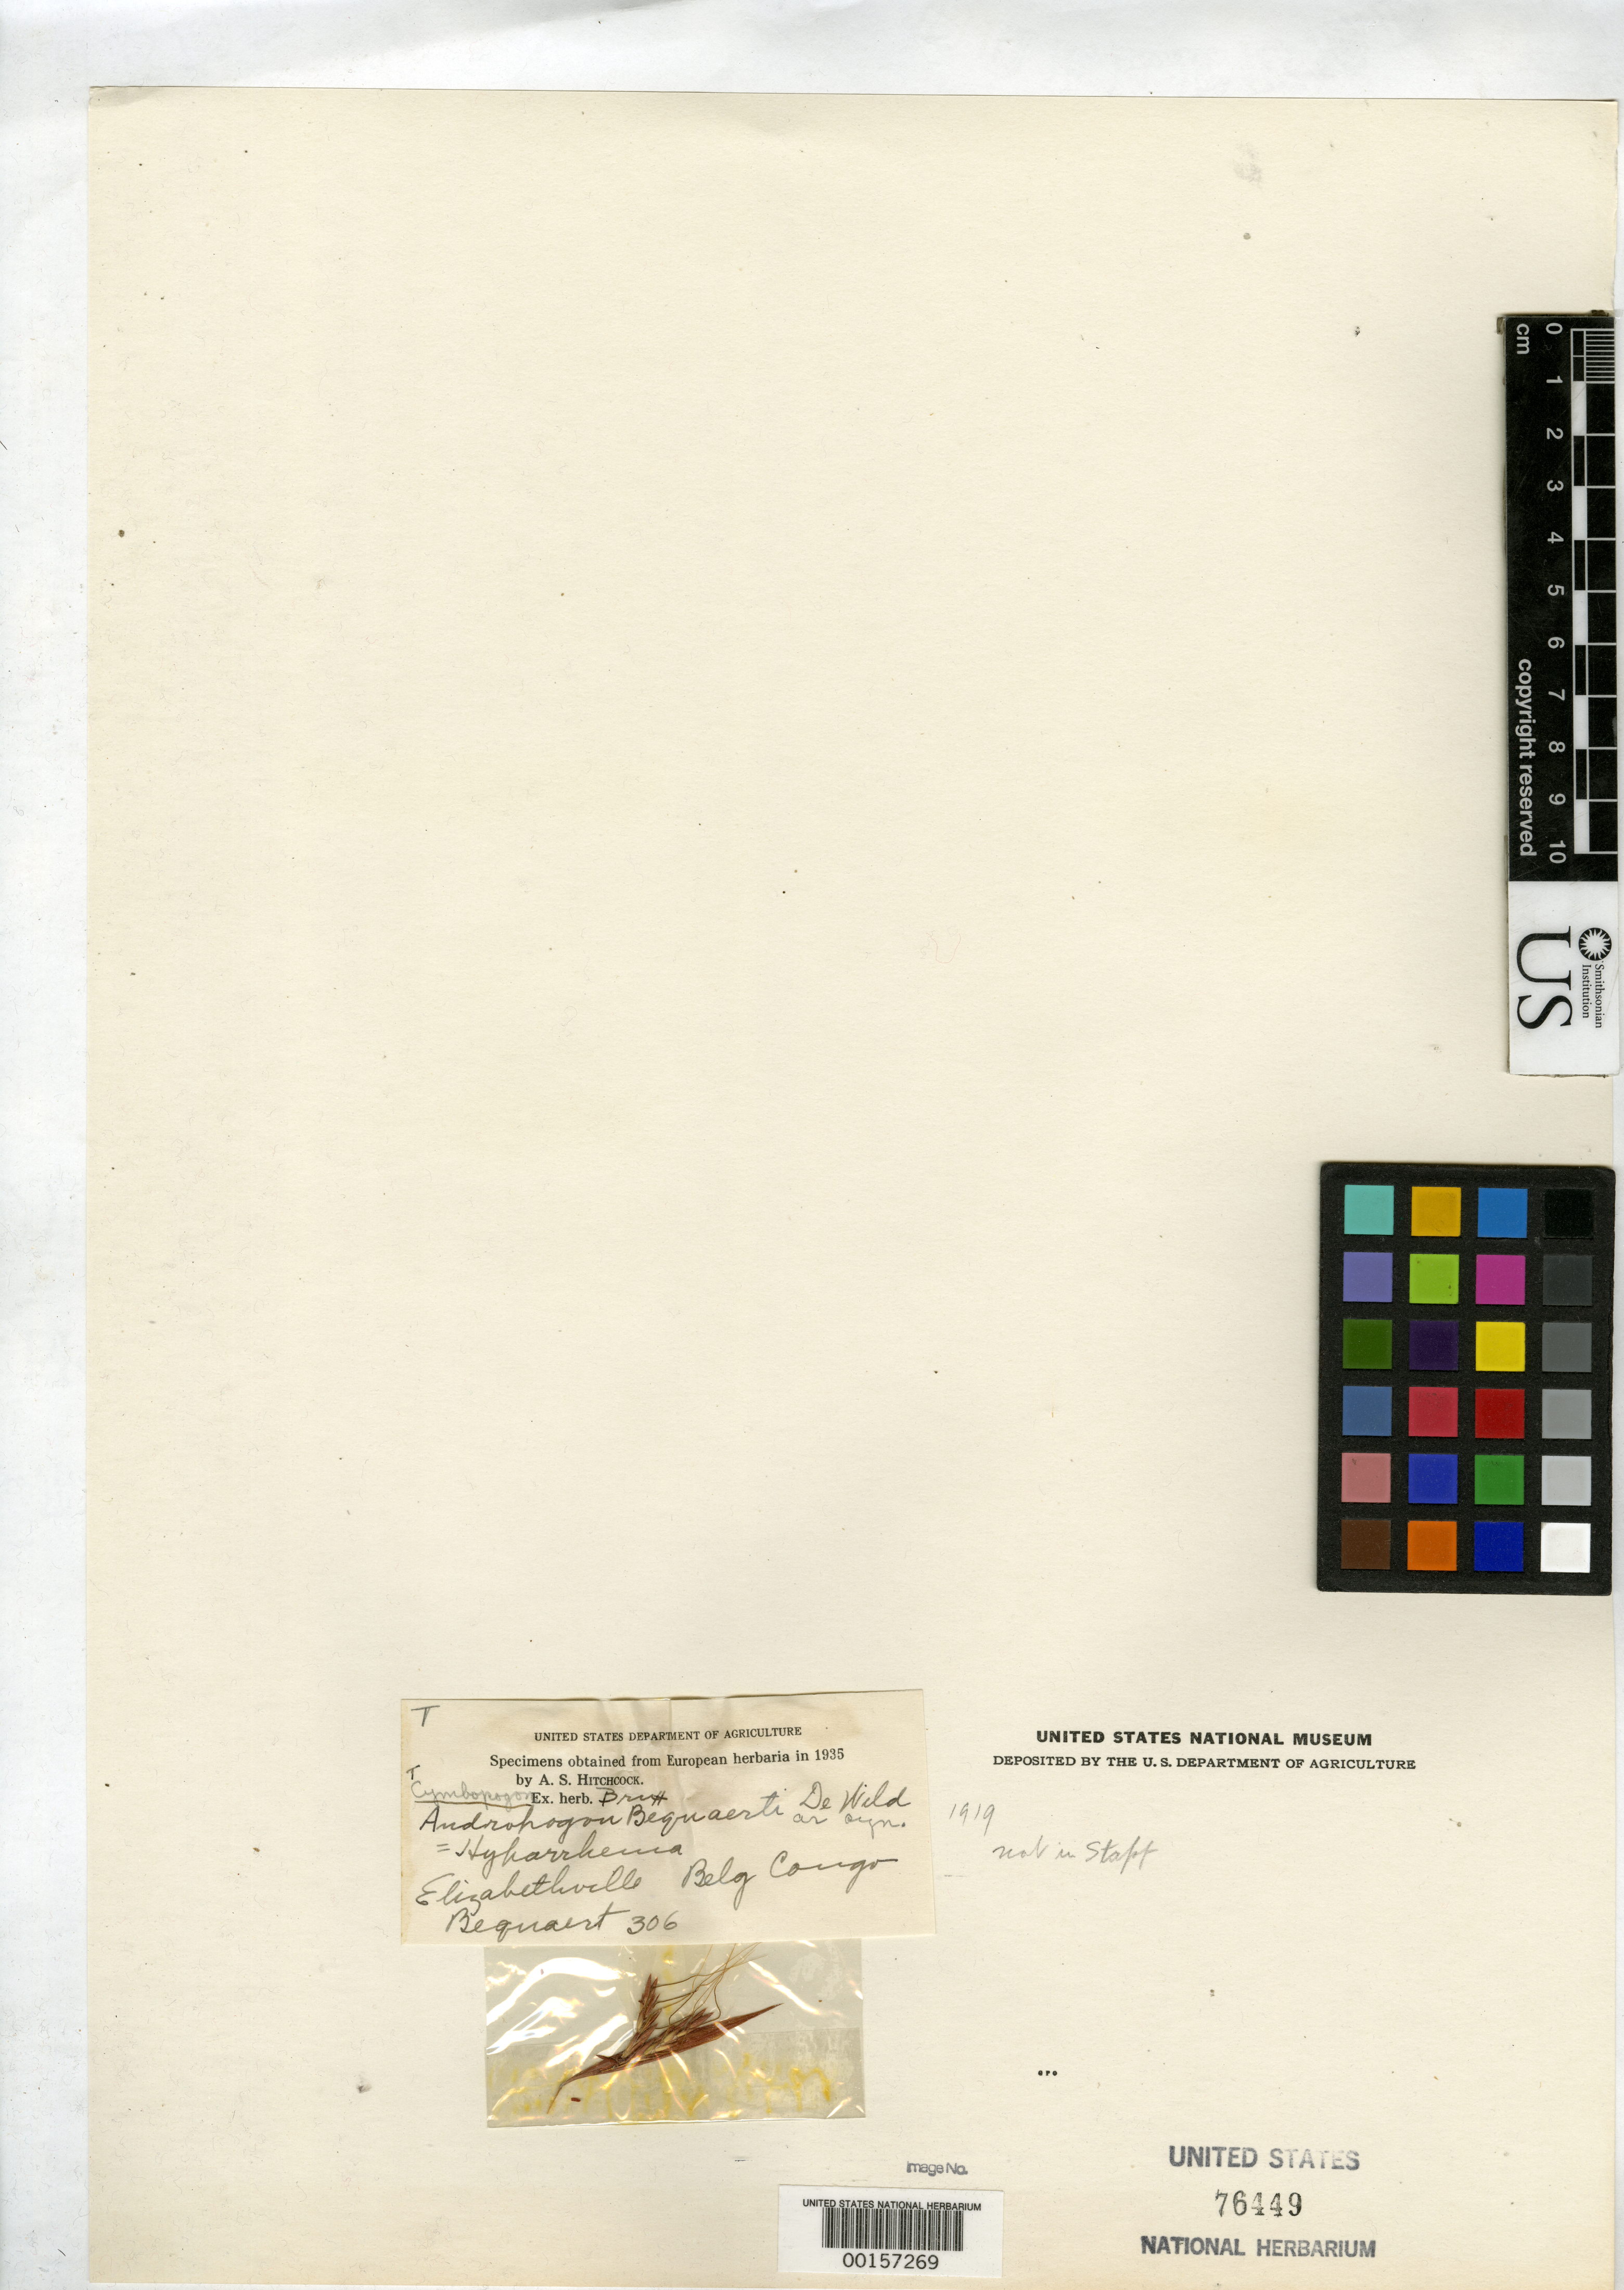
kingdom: Plantae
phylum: Tracheophyta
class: Liliopsida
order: Poales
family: Poaceae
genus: Cymbopogon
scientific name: Cymbopogon bequaerti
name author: De Wild.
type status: Type Fragment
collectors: J. Bequaert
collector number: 306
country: Congo, Democratic Republic of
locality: Elizabethville.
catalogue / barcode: US 76449